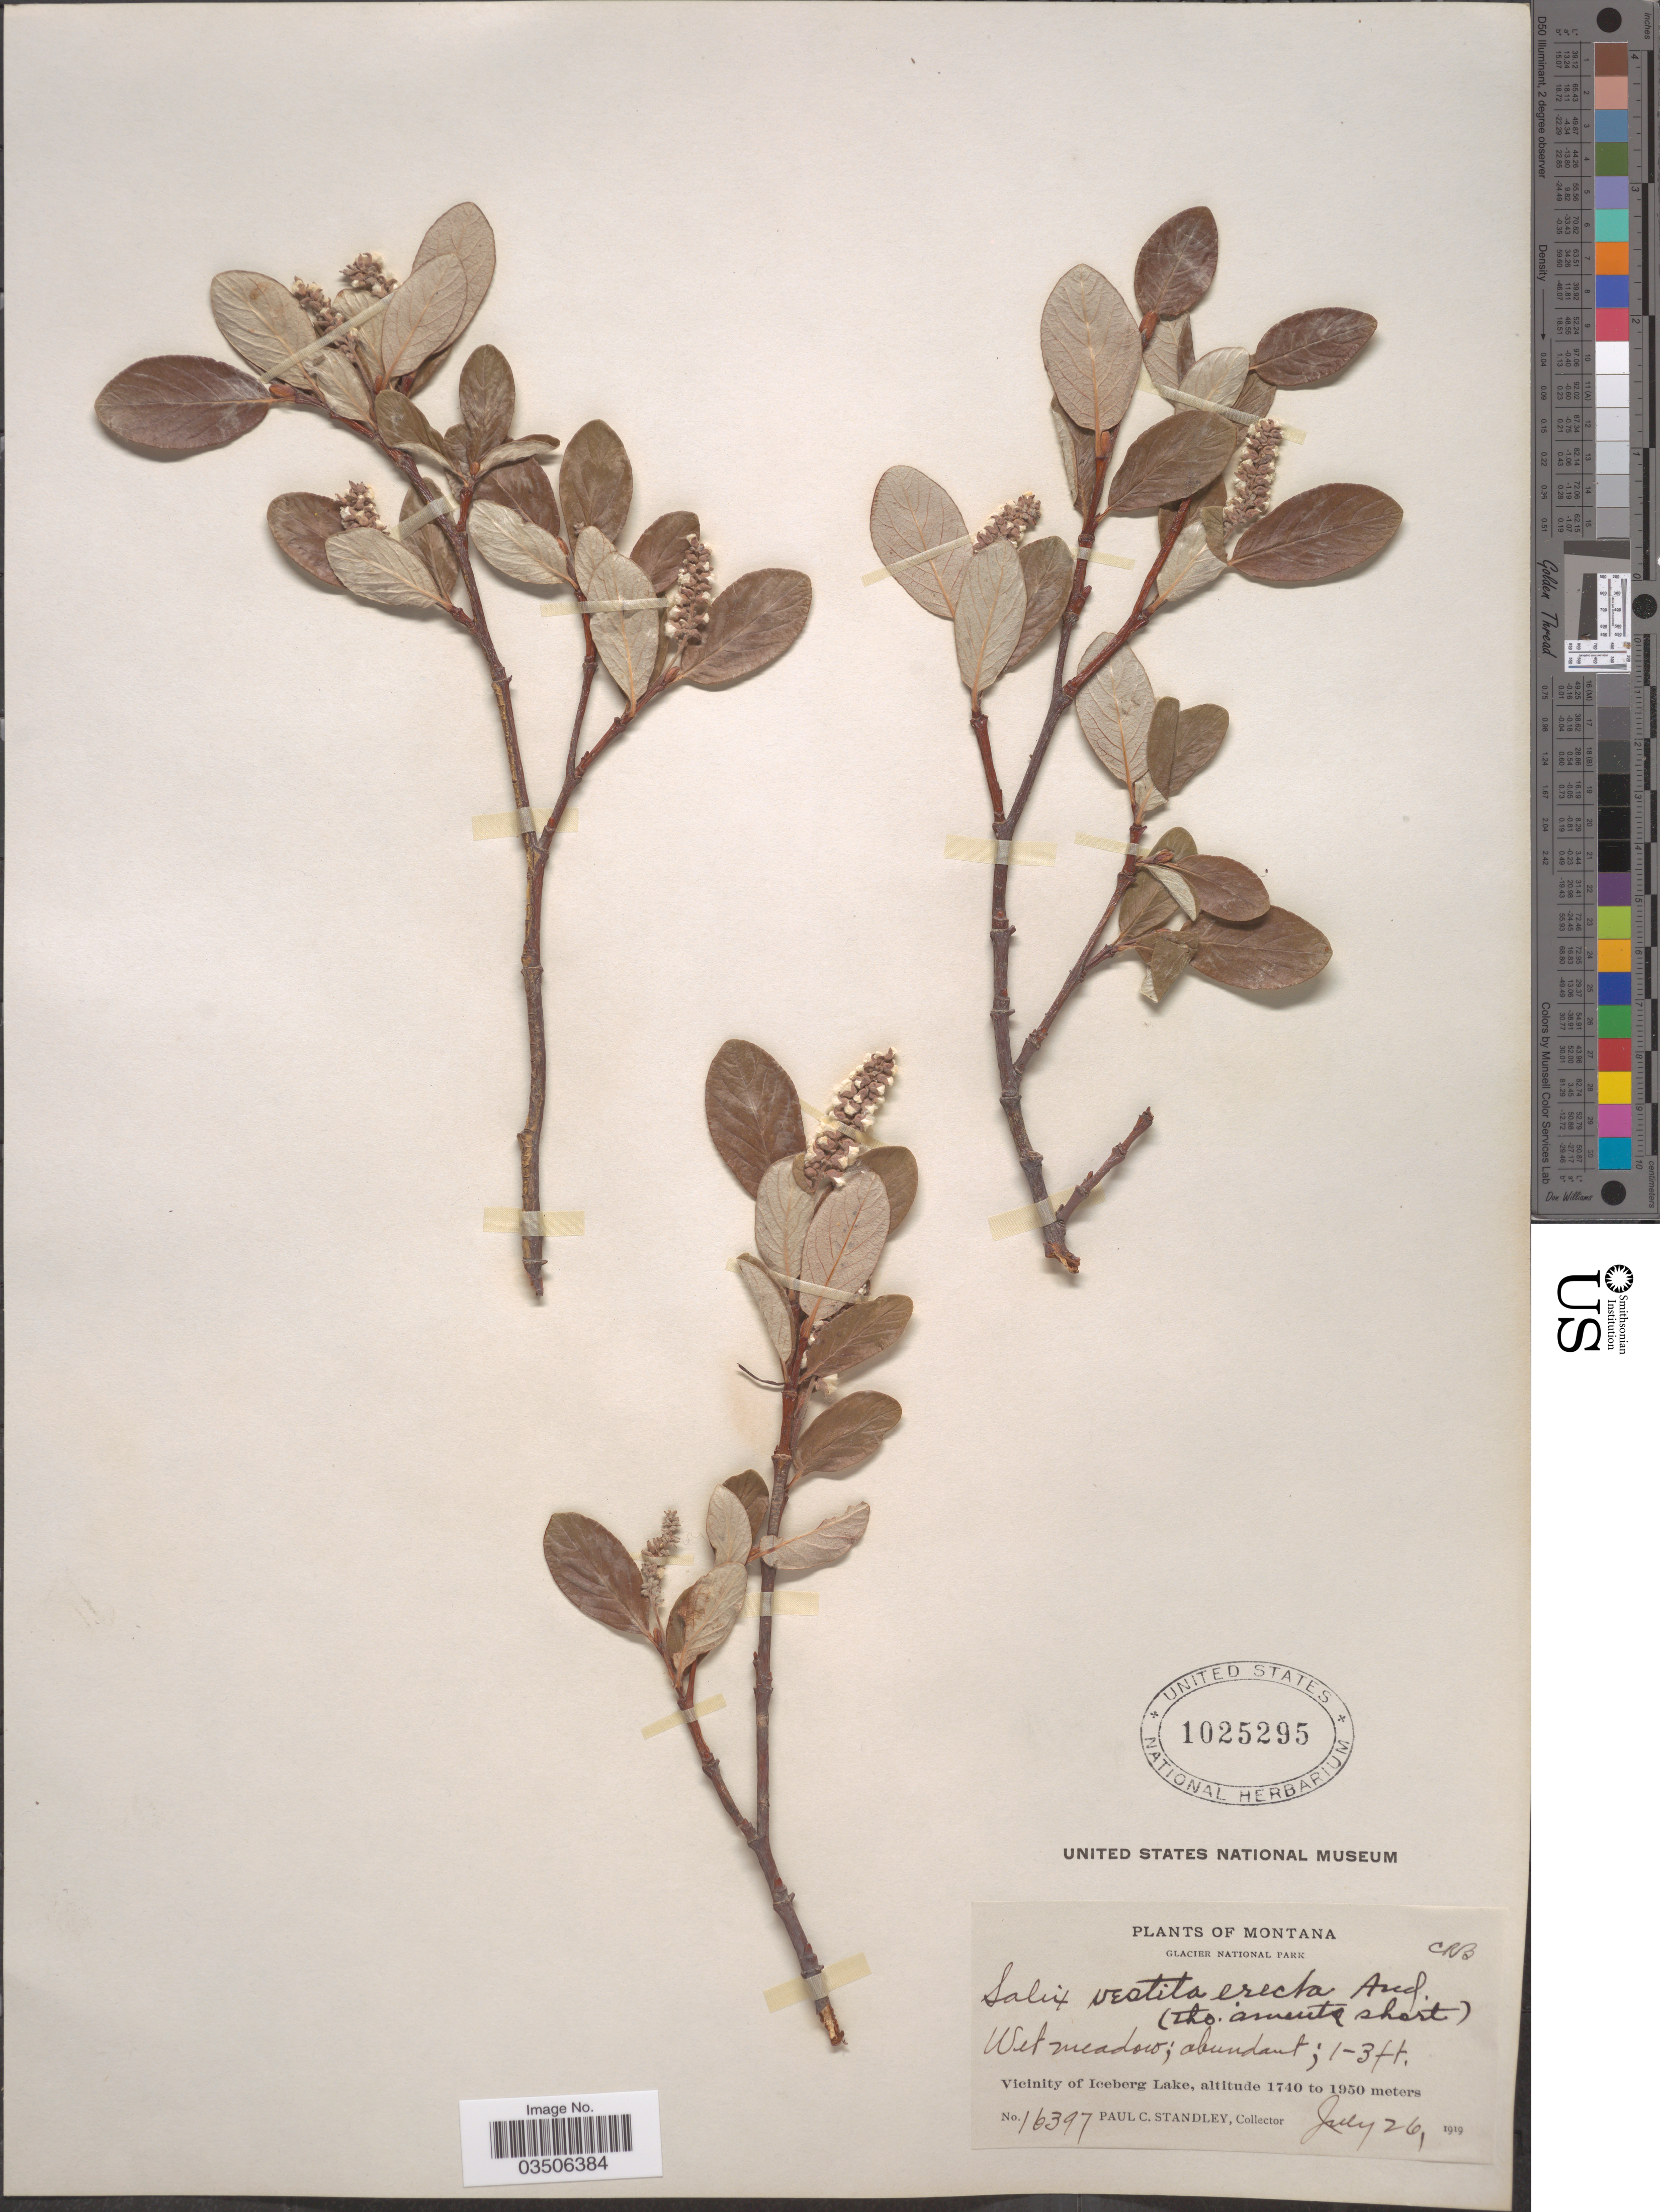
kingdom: Plantae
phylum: Tracheophyta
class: Magnoliopsida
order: Malpighiales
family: Salicaceae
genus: Salix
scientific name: Salix vestita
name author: Pursh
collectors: P. C. Standley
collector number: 16397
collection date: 1919-07-26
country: United States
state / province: Montana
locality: Glacier National Park. Vicinity of Iceberg Lake.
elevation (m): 1740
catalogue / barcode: US 1025295